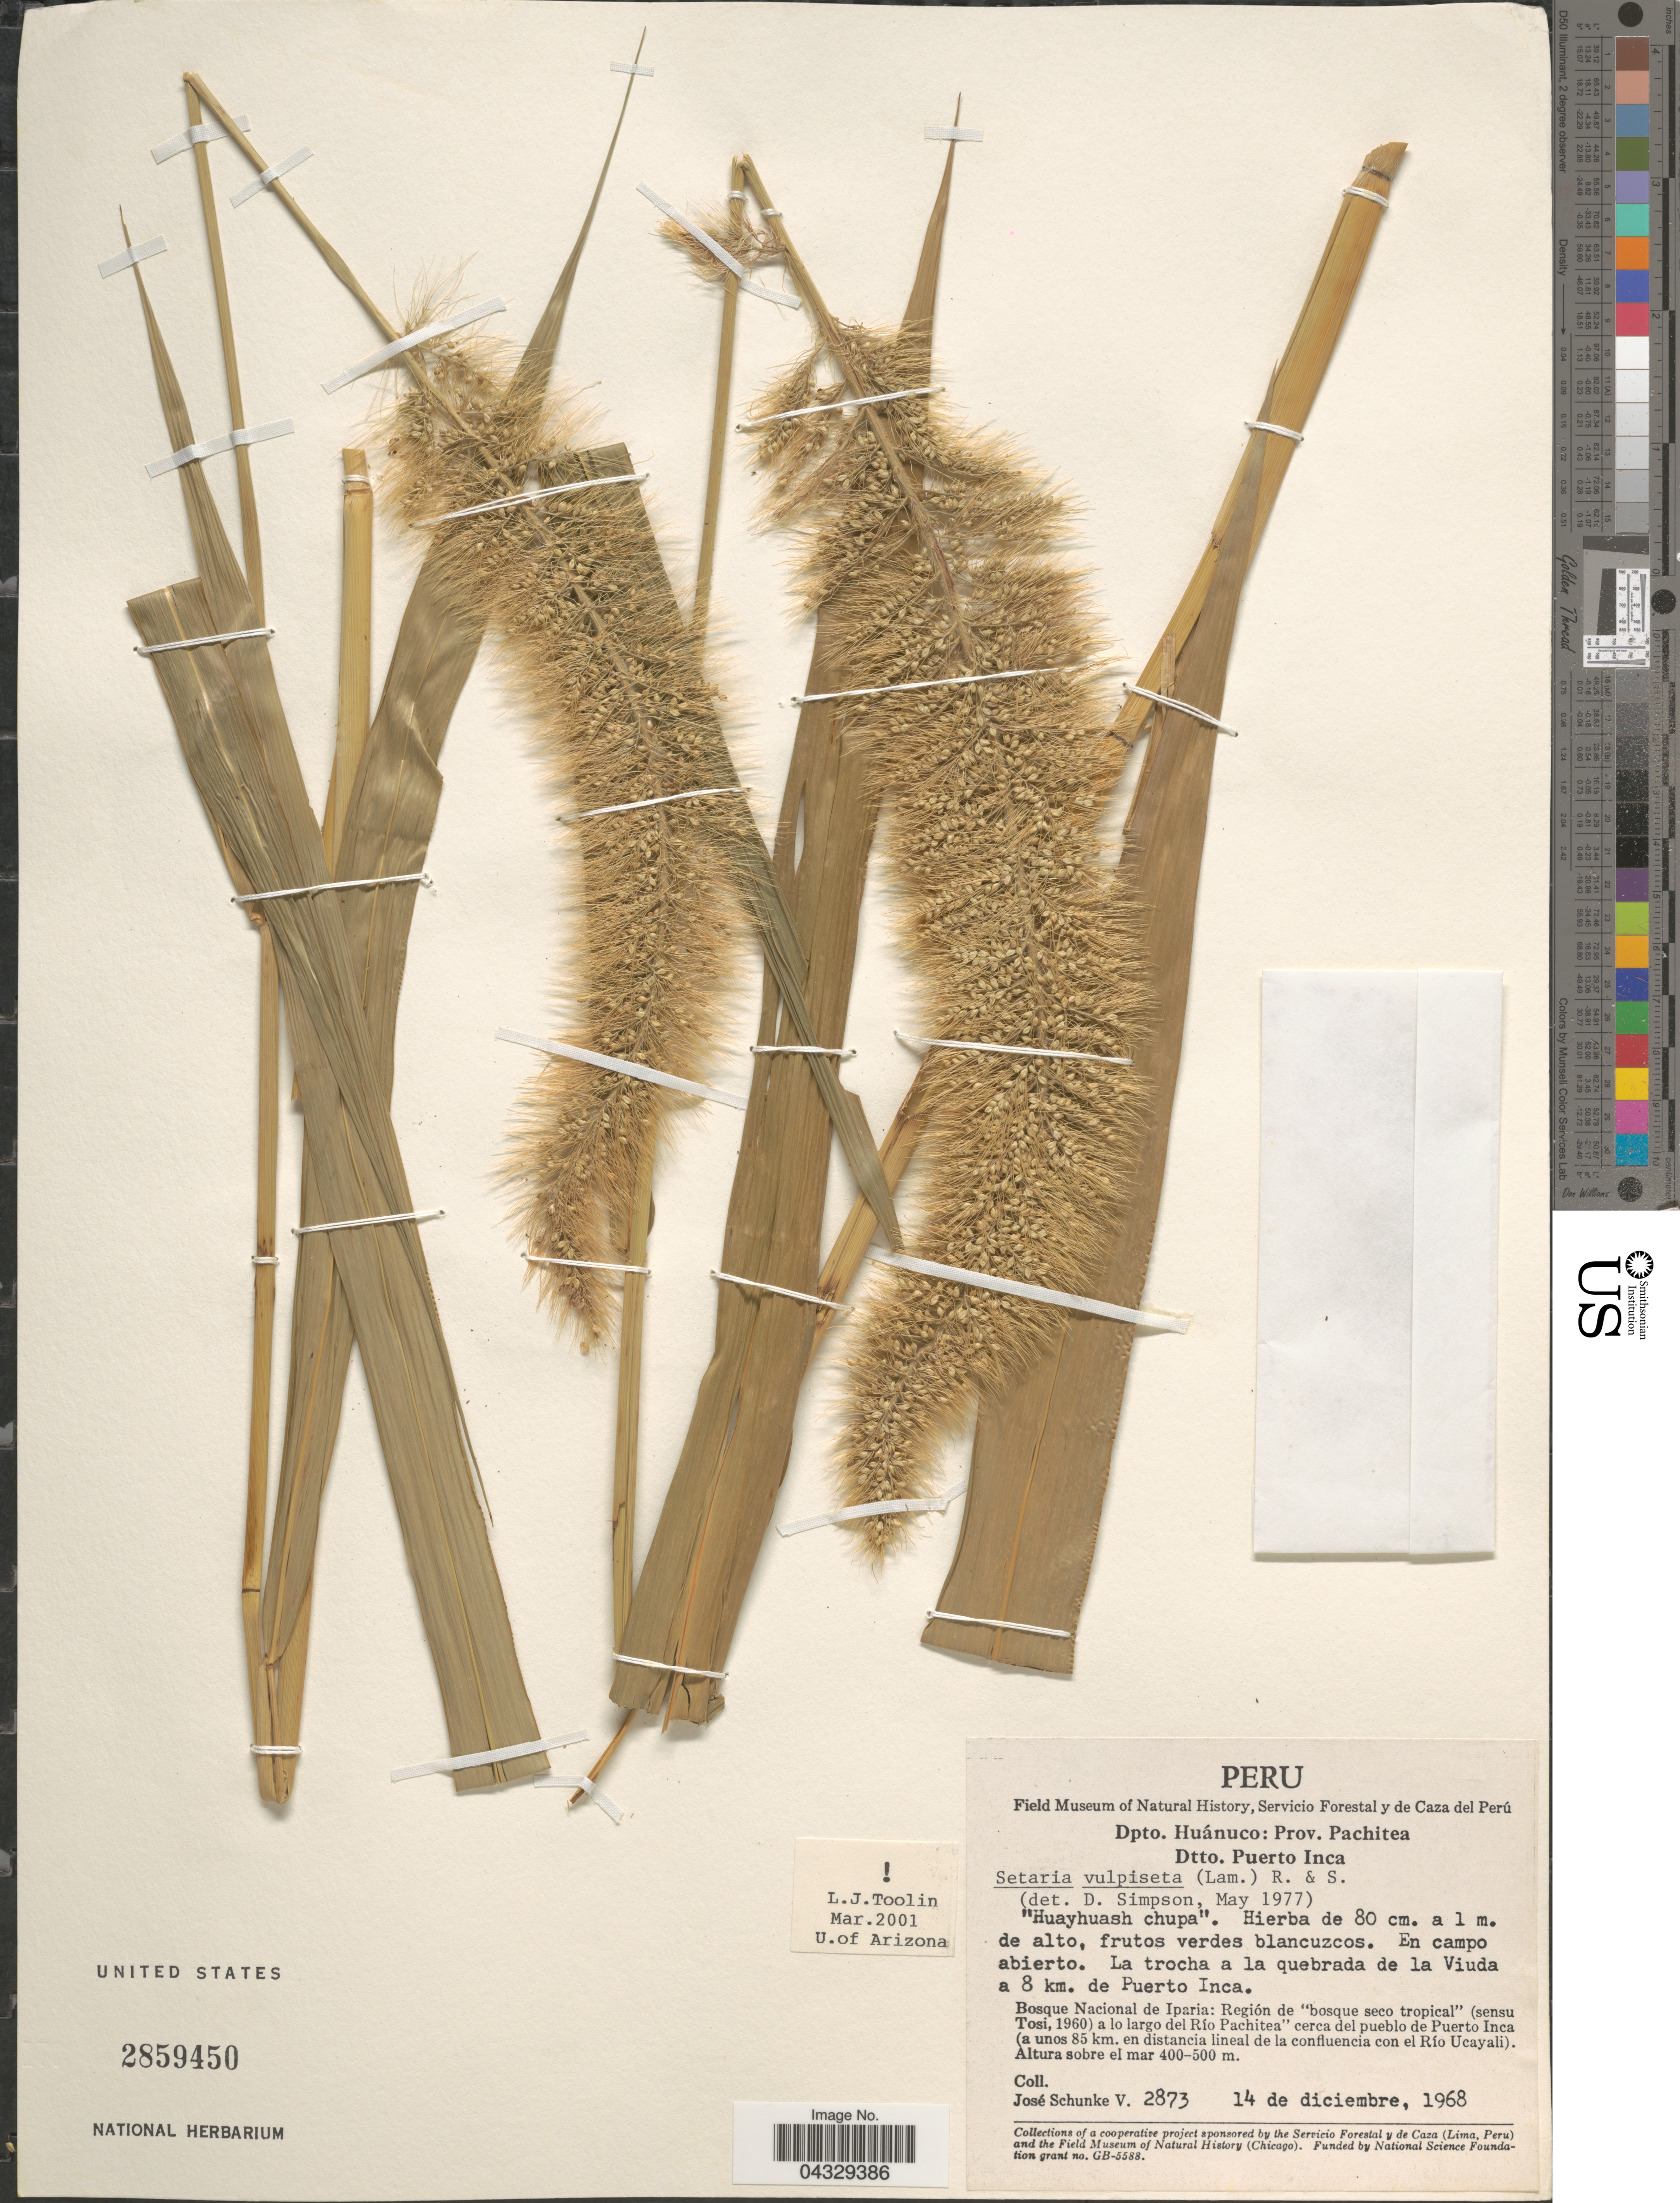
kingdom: Plantae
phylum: Tracheophyta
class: Liliopsida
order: Poales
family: Poaceae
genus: Setaria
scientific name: Setaria vulpiseta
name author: (Lam.) Roem. & Schult.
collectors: J. Schunke Vigo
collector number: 2873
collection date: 1968-12-14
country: Peru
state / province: Huánuco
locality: Depto. Huánuco: Prov. Pachitea. Dtto. Puerto Inca. En campo abierto. La trocha a la quebrada de la Viuda a 8 km. de Puerto Inca. Bosque Nacional de Ipario: Región de "bosque seco tropical" (sensu Tosi, 1960) a lo largo del Río Pachitea cerca del pueblo de Puerto Inca (a unos 85 km. en distancia lineal de la confluencia con el Río Ucayali).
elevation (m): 400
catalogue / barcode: US 2859450